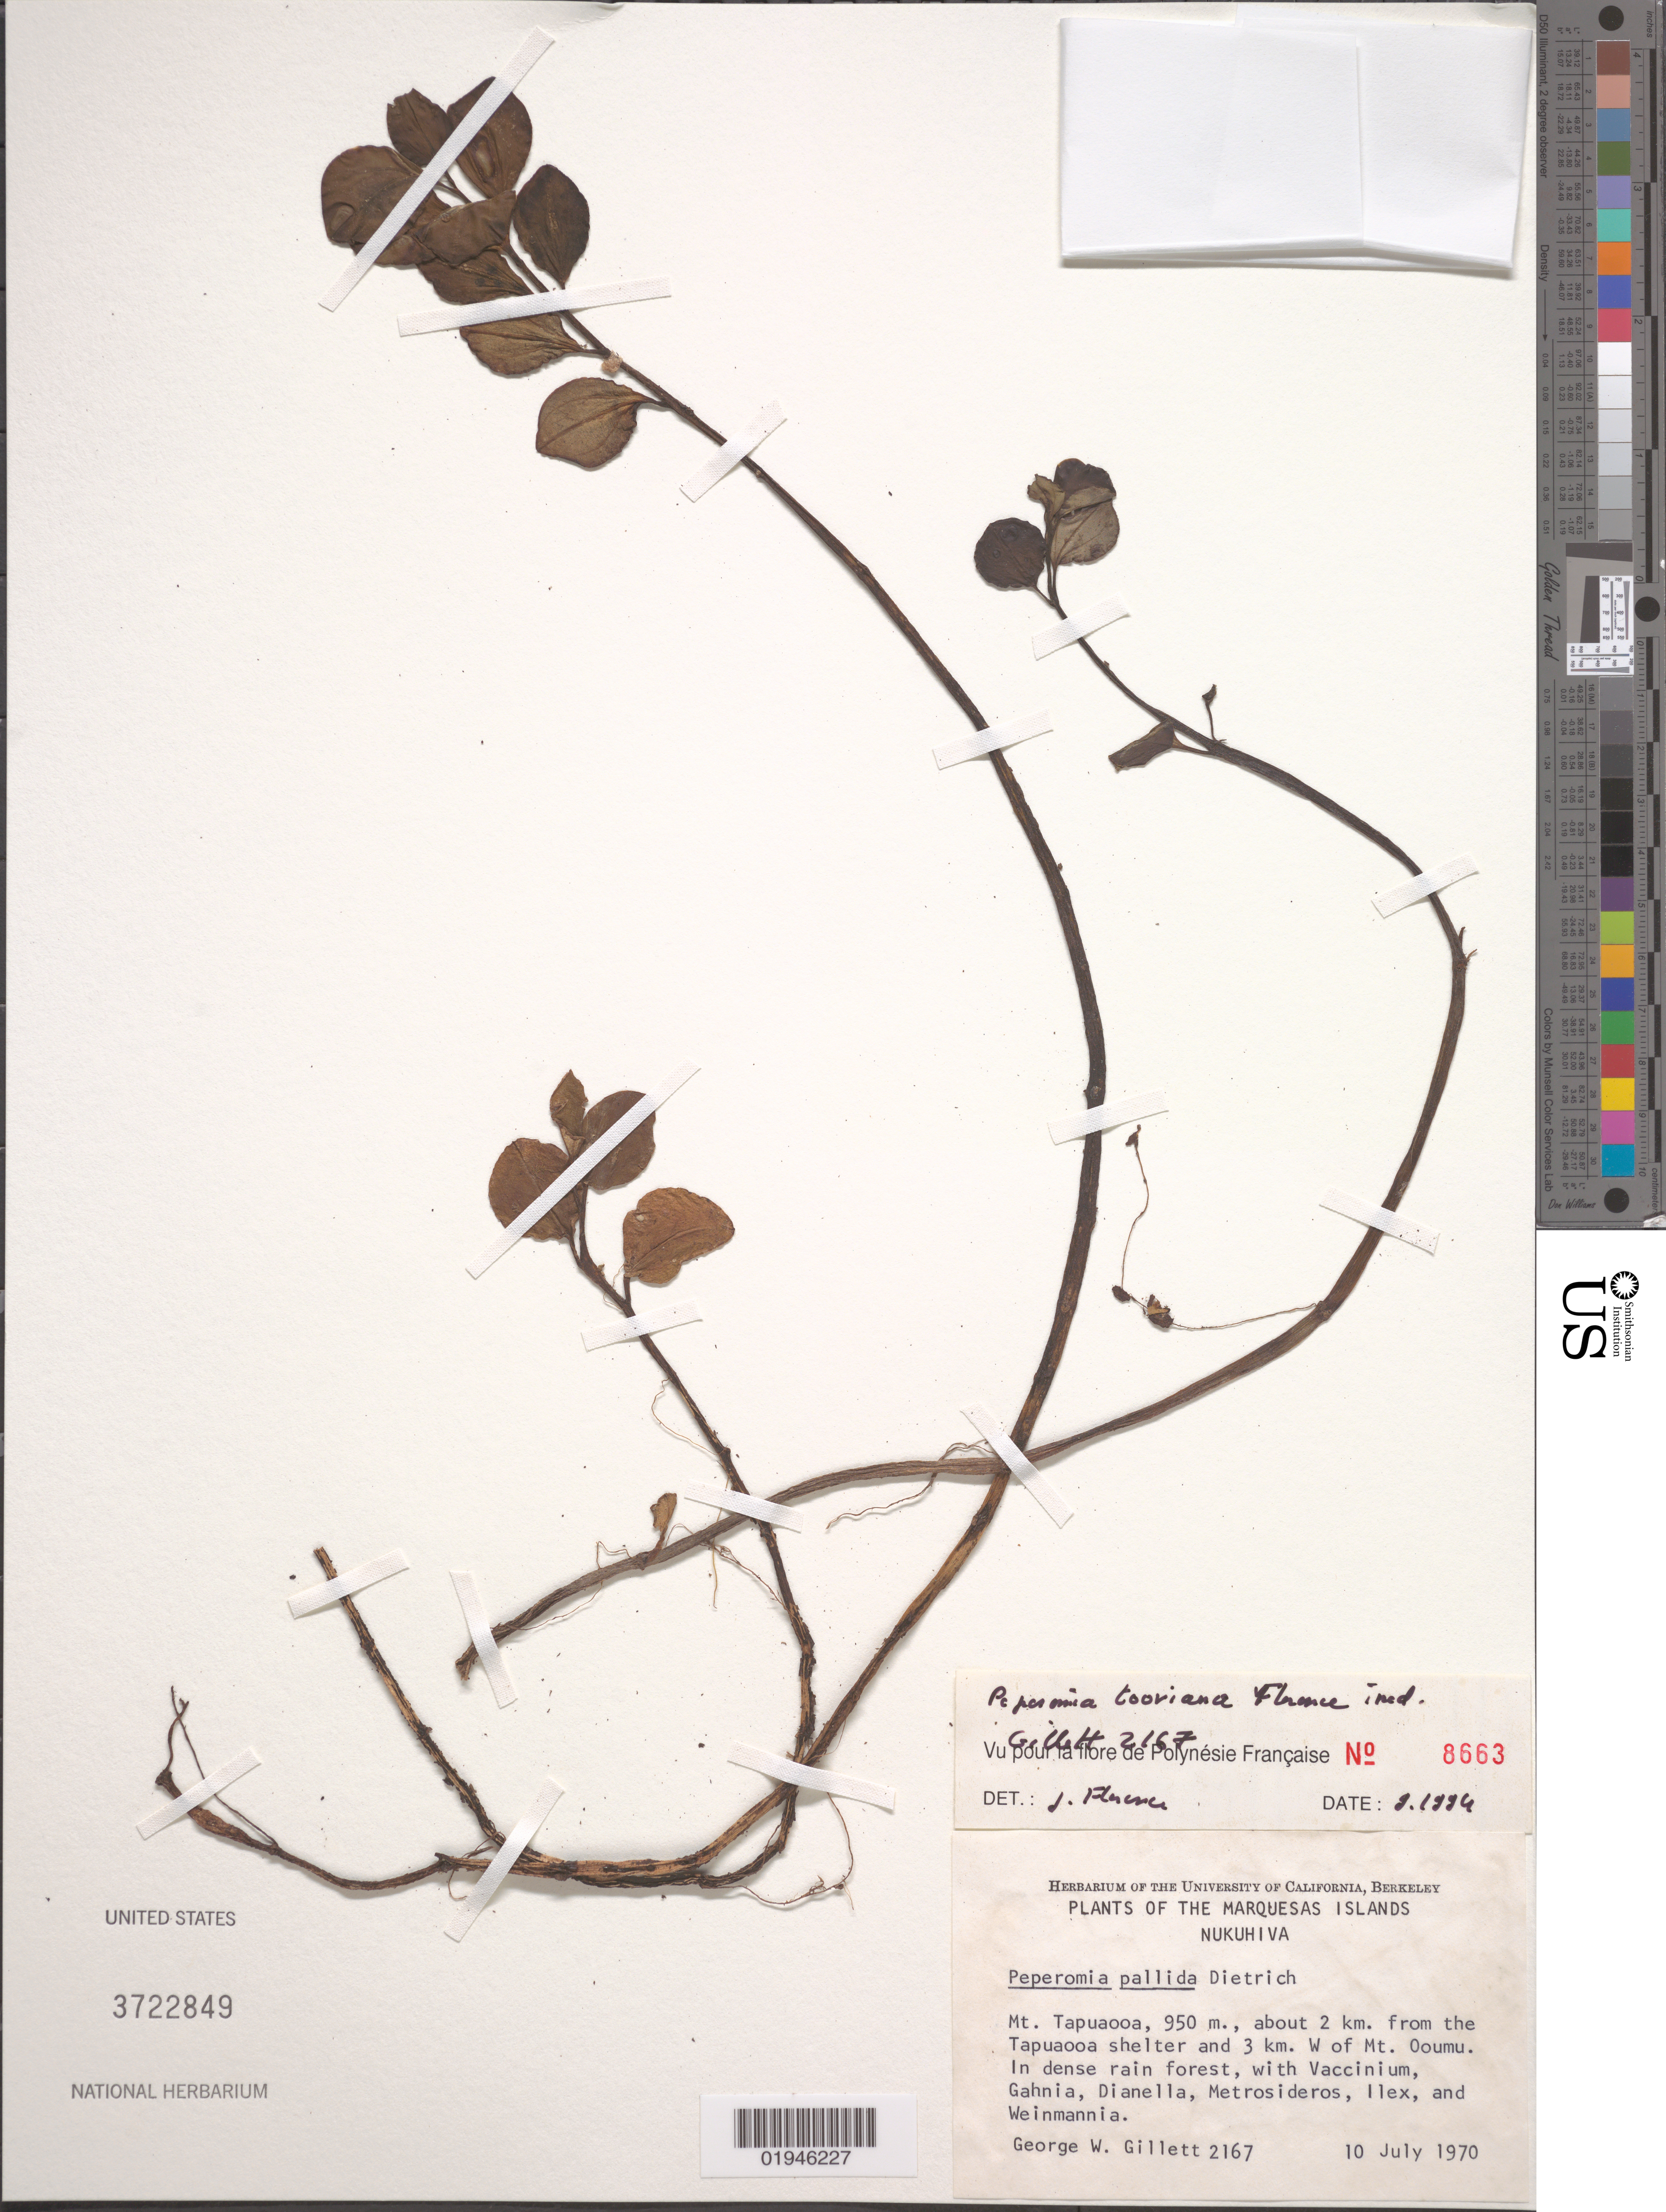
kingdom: Plantae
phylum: Tracheophyta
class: Magnoliopsida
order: Piperales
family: Piperaceae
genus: Peperomia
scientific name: Peperomia tooviiana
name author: J. Florence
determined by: Florence, J.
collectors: G. Gillett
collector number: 2167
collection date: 1970-07-10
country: French Polynesia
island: Nuku Hiva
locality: Mt. Tapuaooa, about 2 km from Tapuaooa shelter and 3 km W of Mt. Ooumu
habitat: In dense rain forest with Vaccinium, Gahnia, Dianella, Metrosideros, Ilex, and Weinmannia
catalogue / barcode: US 3722849